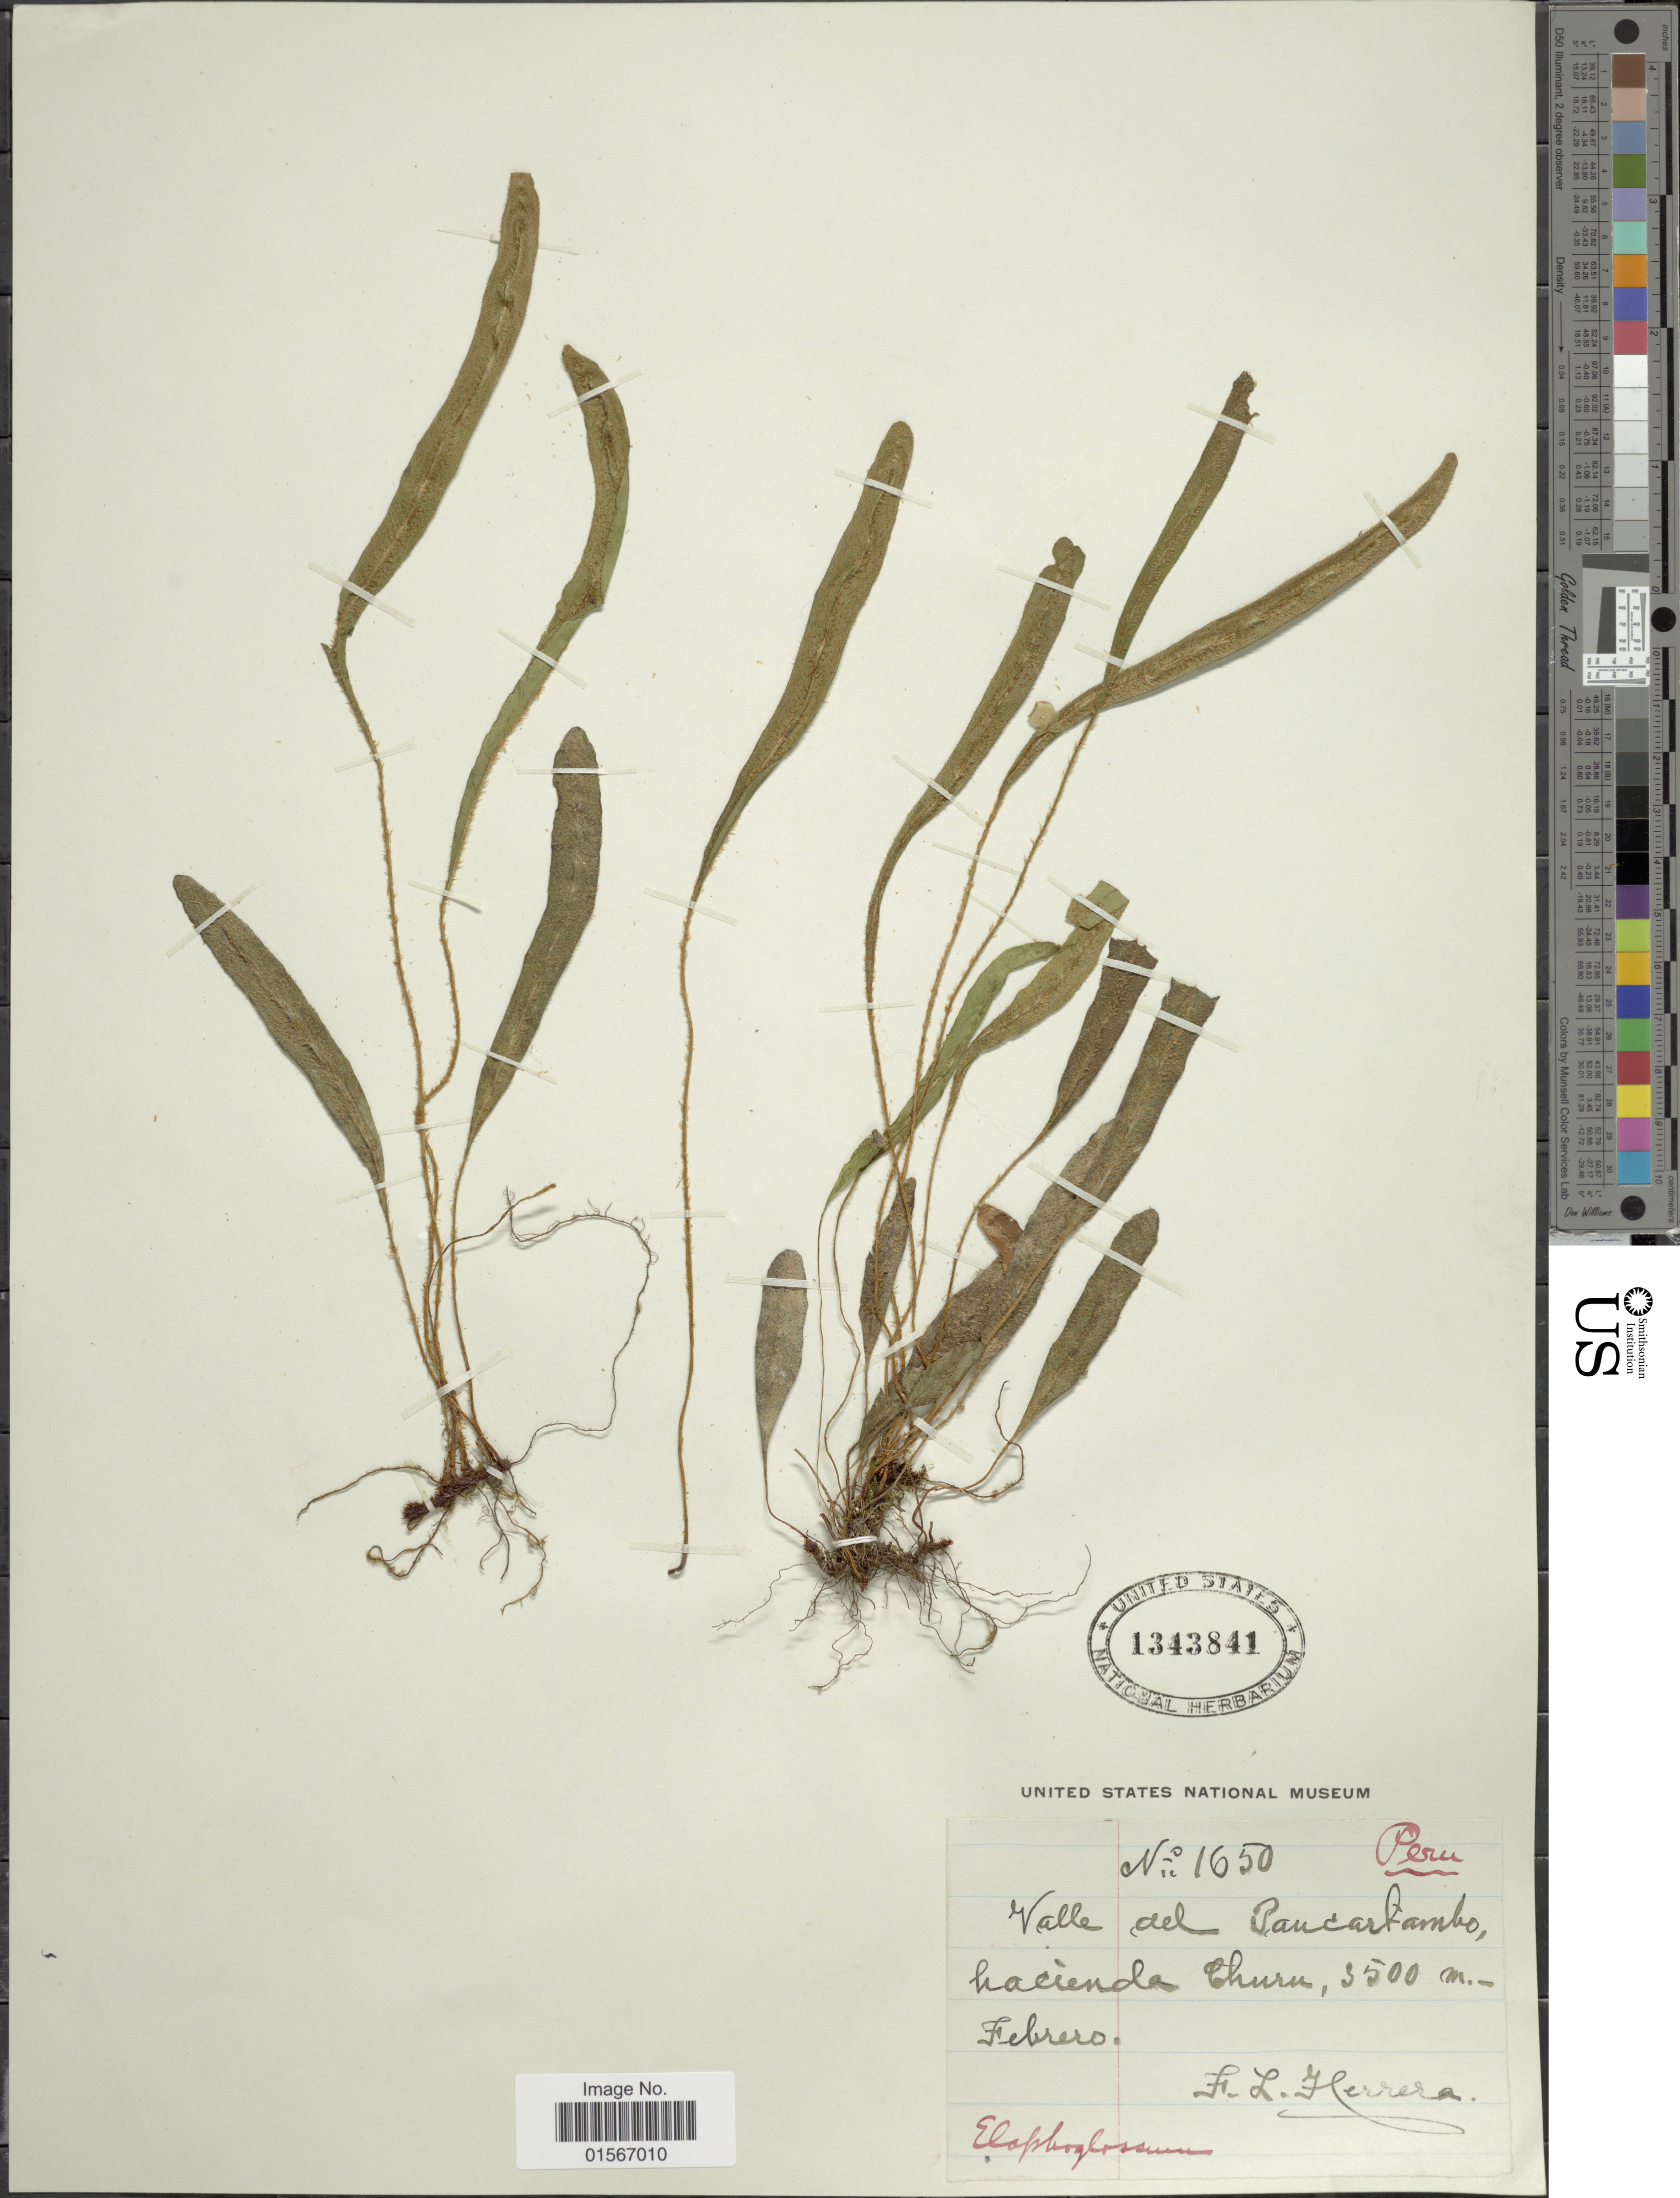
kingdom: Plantae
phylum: Tracheophyta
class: Polypodiopsida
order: Polypodiales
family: Dryopteridaceae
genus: Elaphoglossum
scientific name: Elaphoglossum mathewsii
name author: (Fée) T. Moore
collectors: F. L. Herrera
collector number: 1650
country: Peru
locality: Valle del Paucartambo, hacienda Churu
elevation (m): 3500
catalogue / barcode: US 1343841